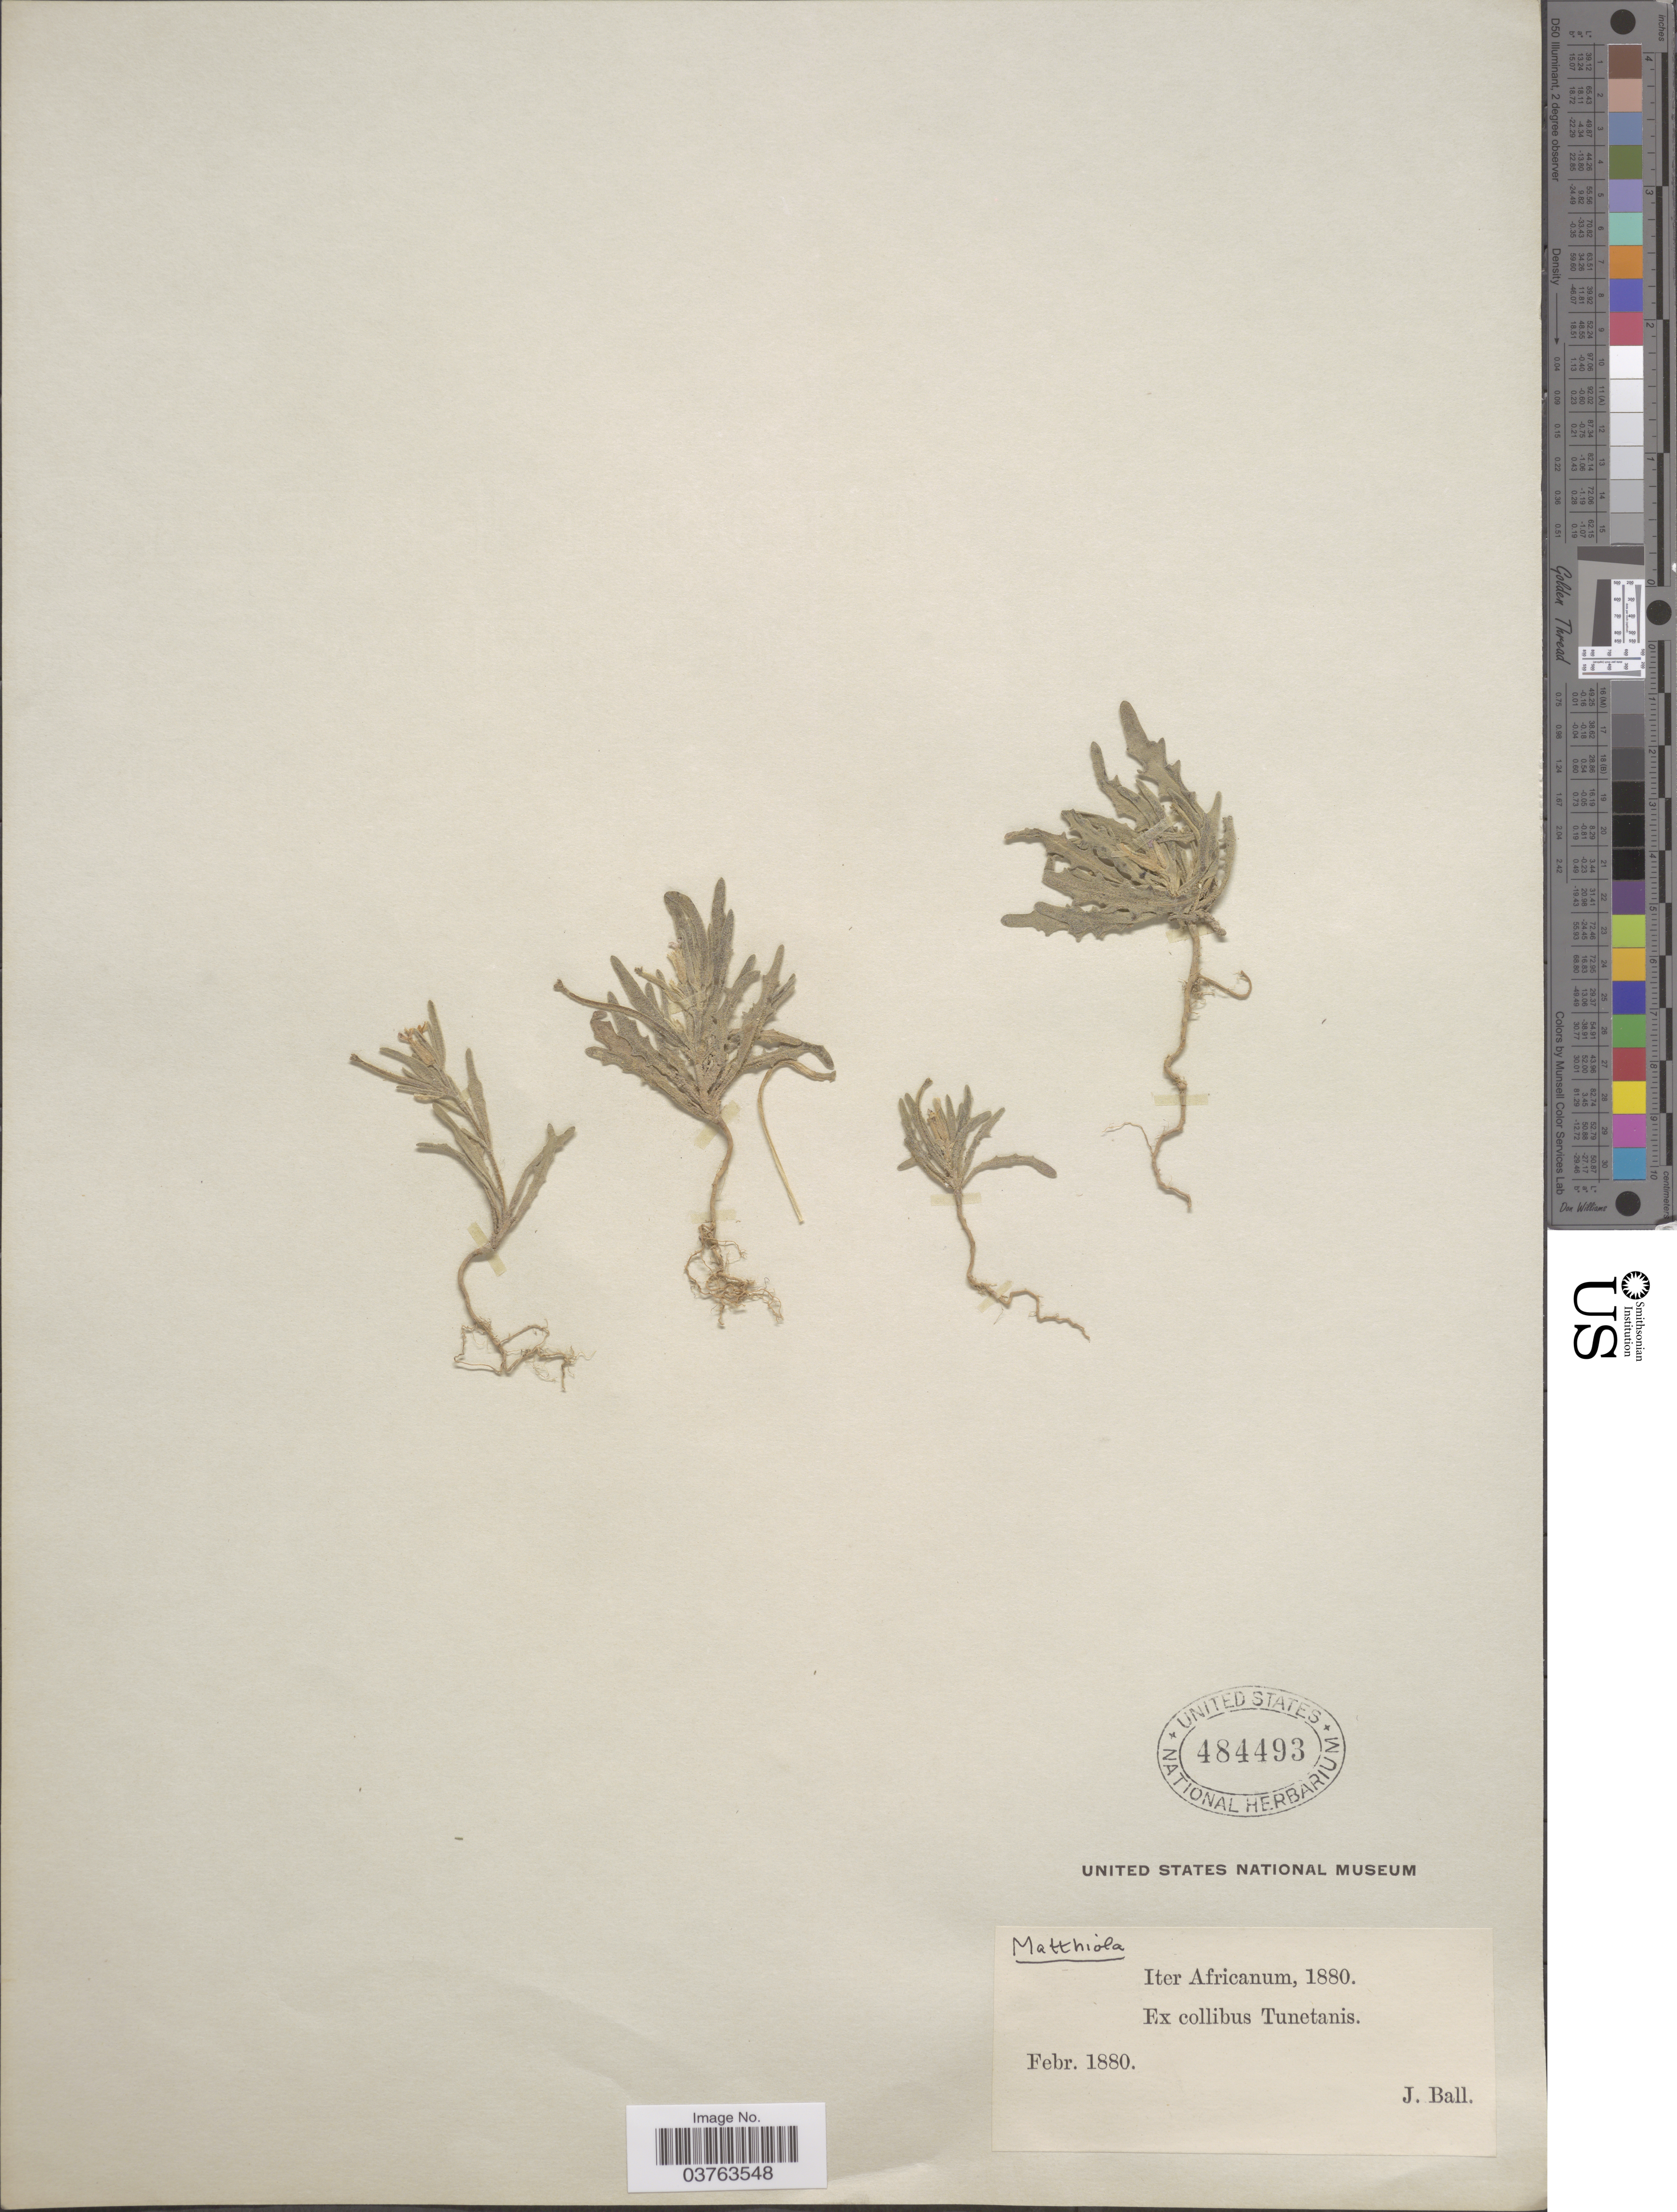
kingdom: Plantae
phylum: Tracheophyta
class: Magnoliopsida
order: Brassicales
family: Brassicaceae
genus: Matthiola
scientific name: Matthiola sp.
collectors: J. Ball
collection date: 1880-02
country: Tunisia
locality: Iter Africanum, Ex collibus Tunetanis.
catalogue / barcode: US 484493